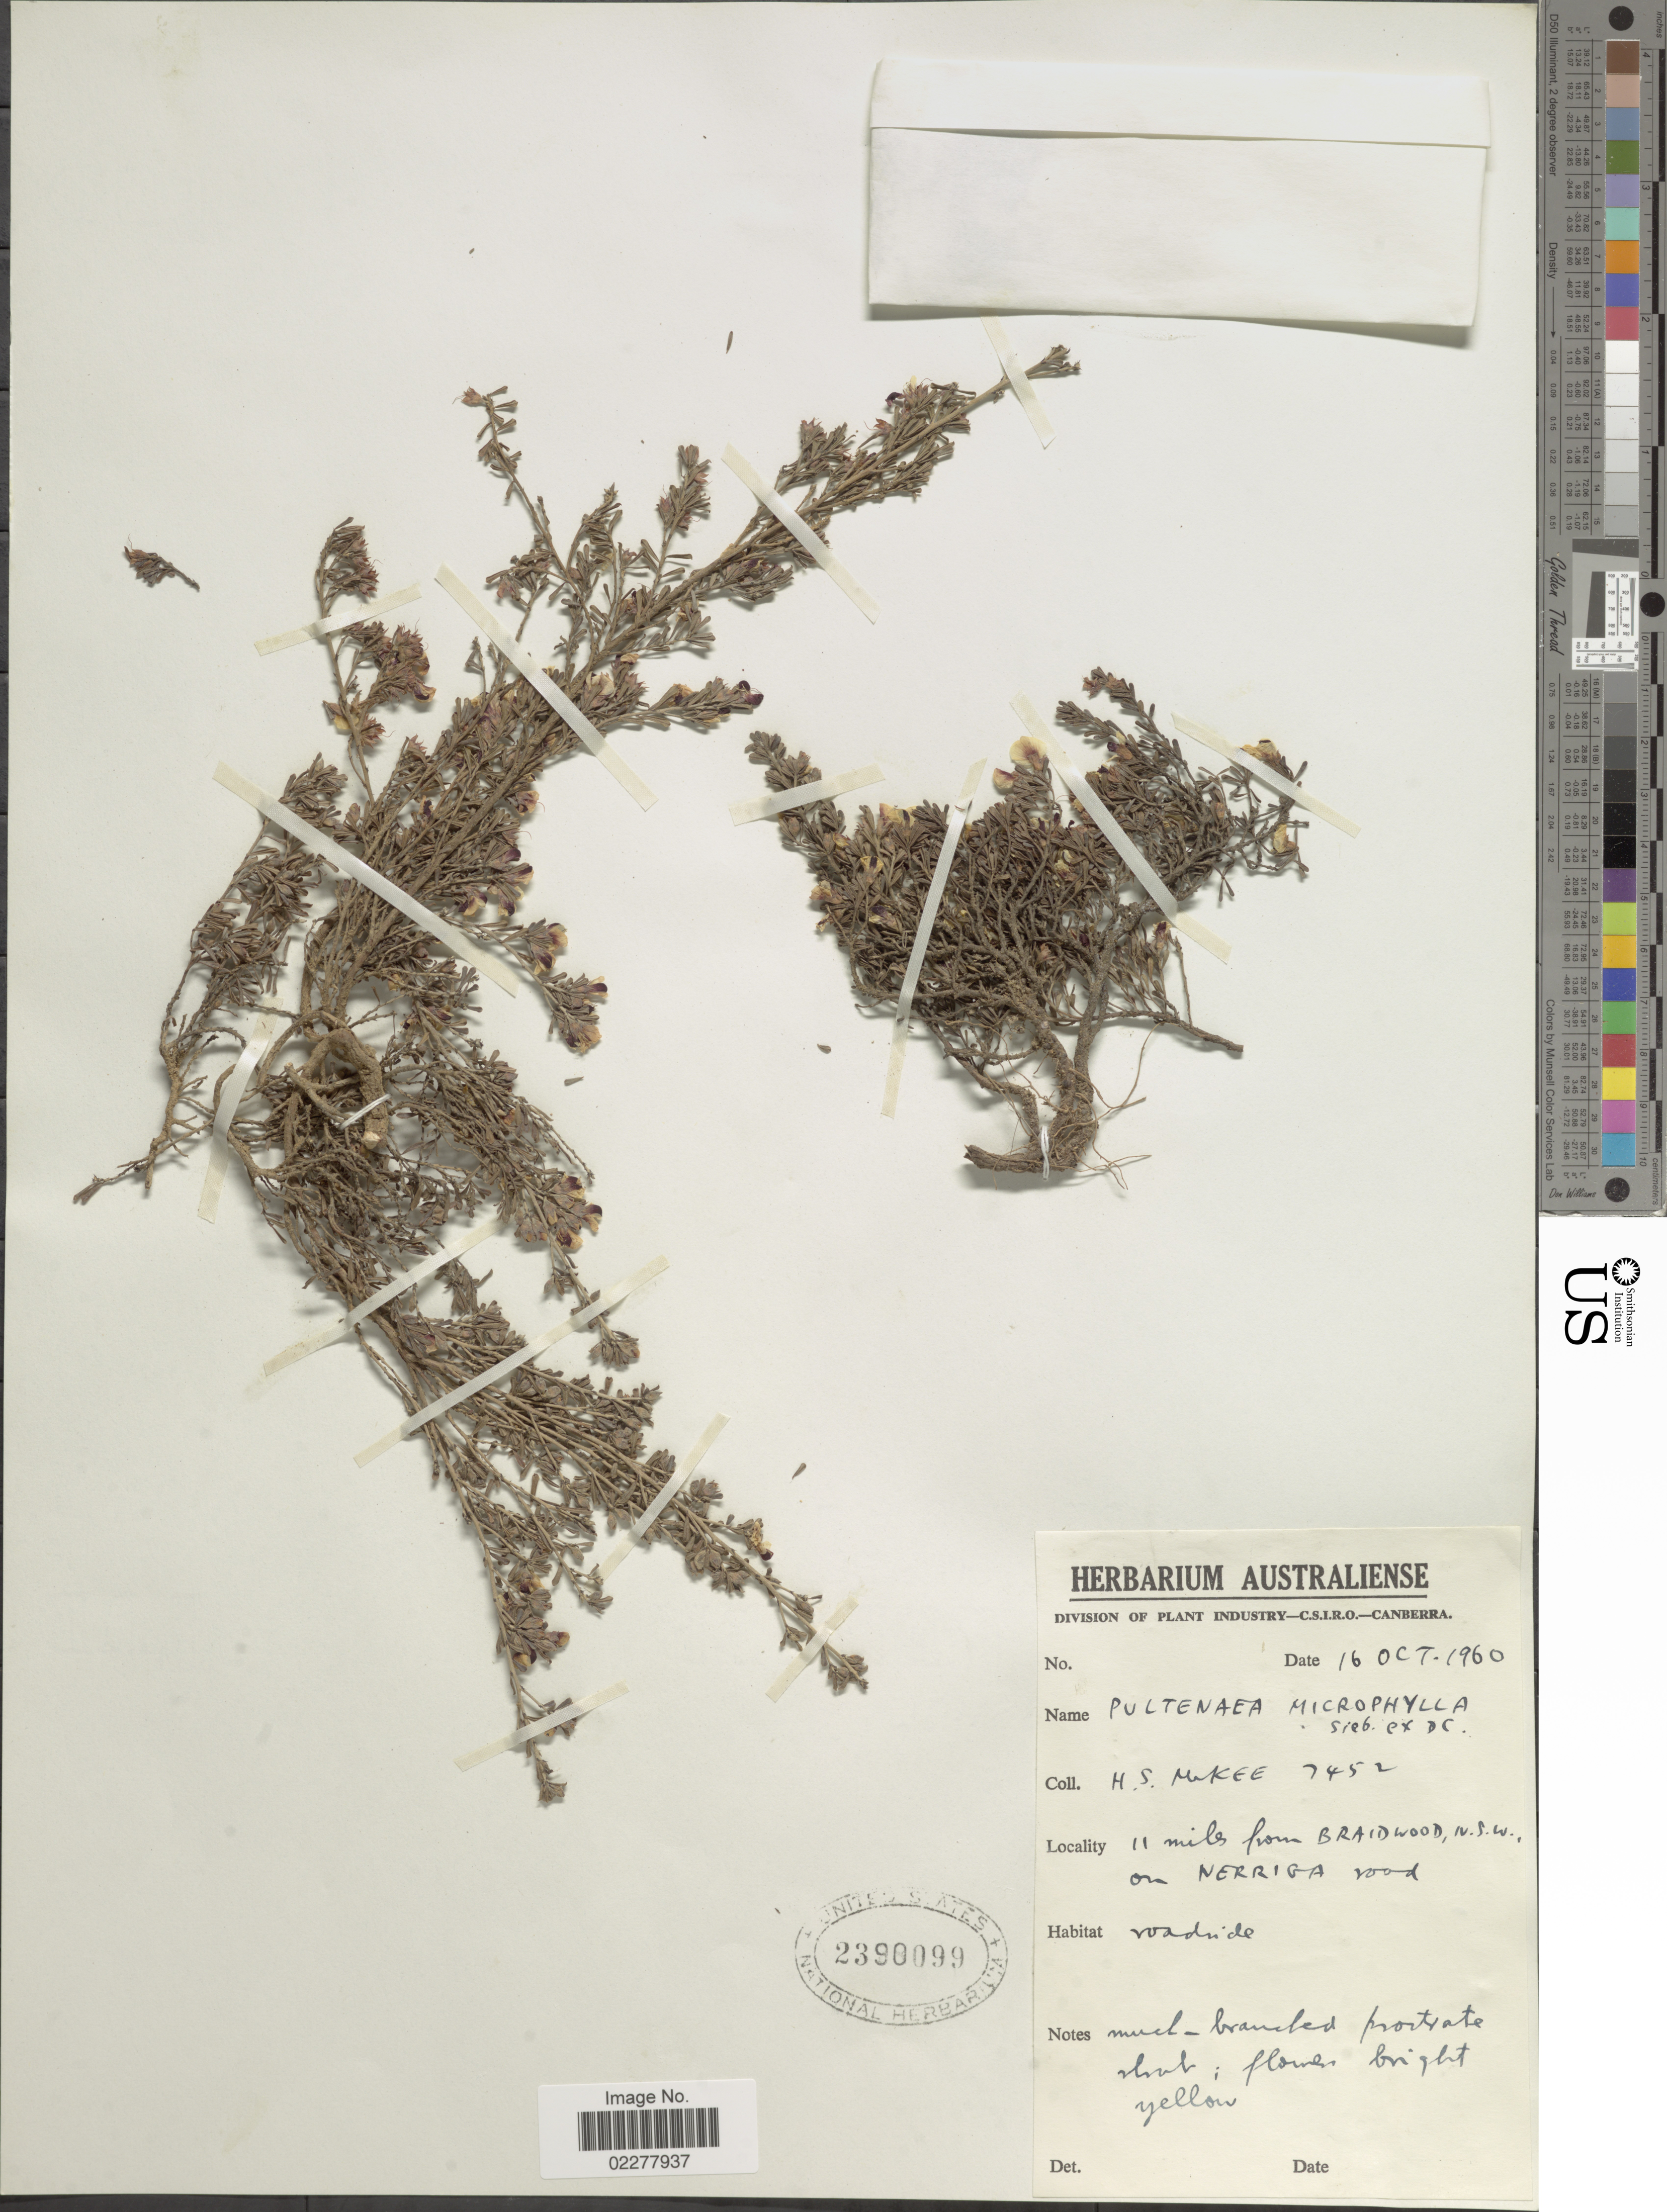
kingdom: Plantae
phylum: Tracheophyta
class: Magnoliopsida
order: Fabales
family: Fabaceae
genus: Pultenaea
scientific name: Pultenaea microphylla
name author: Sieber ex DC.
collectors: H. S. McKee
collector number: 7452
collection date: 1960-10-16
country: Australia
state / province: New South Wales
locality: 11 miles from Braidwood, N.S.W.. on Nerriga road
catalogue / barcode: US 2390099